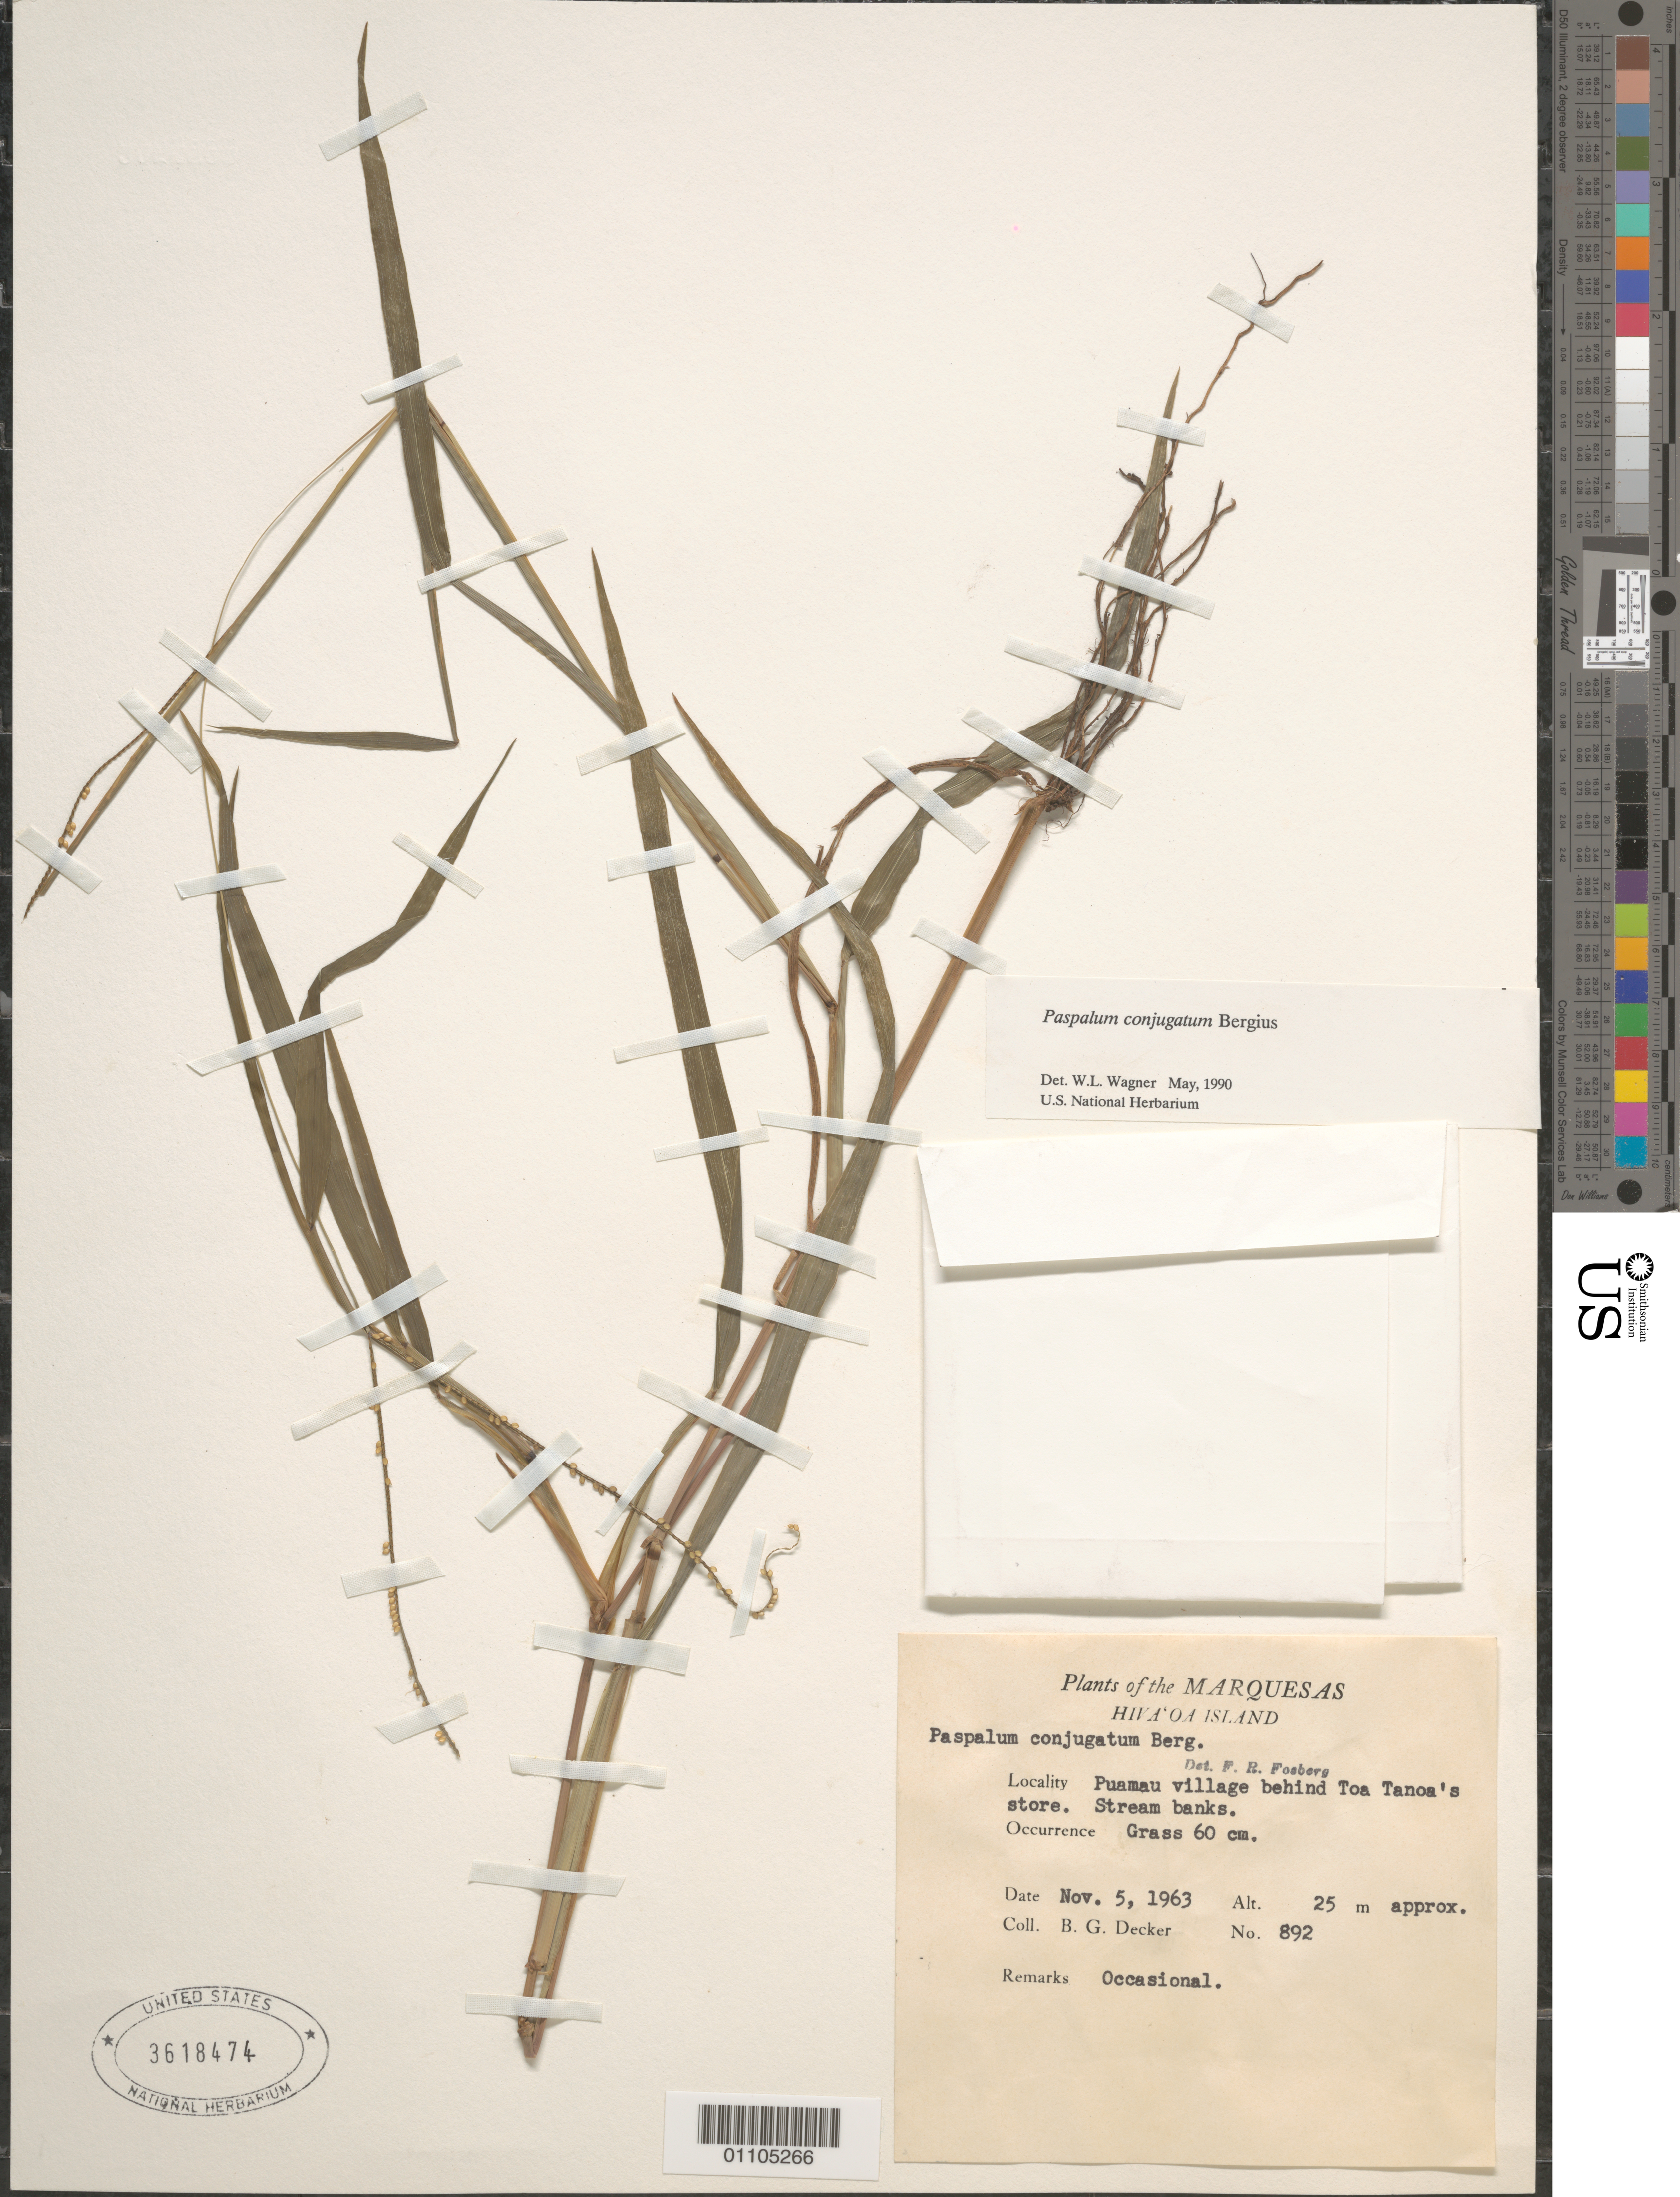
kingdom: Plantae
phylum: Tracheophyta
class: Liliopsida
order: Poales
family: Poaceae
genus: Paspalum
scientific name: Paspalum conjugatum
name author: P.J. Bergius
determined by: Wagner, W. L., (BOT), Smithsonian Institution - National Museum of Natural History (UNITED STATES)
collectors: B. G. Decker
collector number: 892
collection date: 1963-11-05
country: French Polynesia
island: Hiva Oa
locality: Puamau village, behind store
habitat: Stream banks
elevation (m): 25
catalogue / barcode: US 3618474